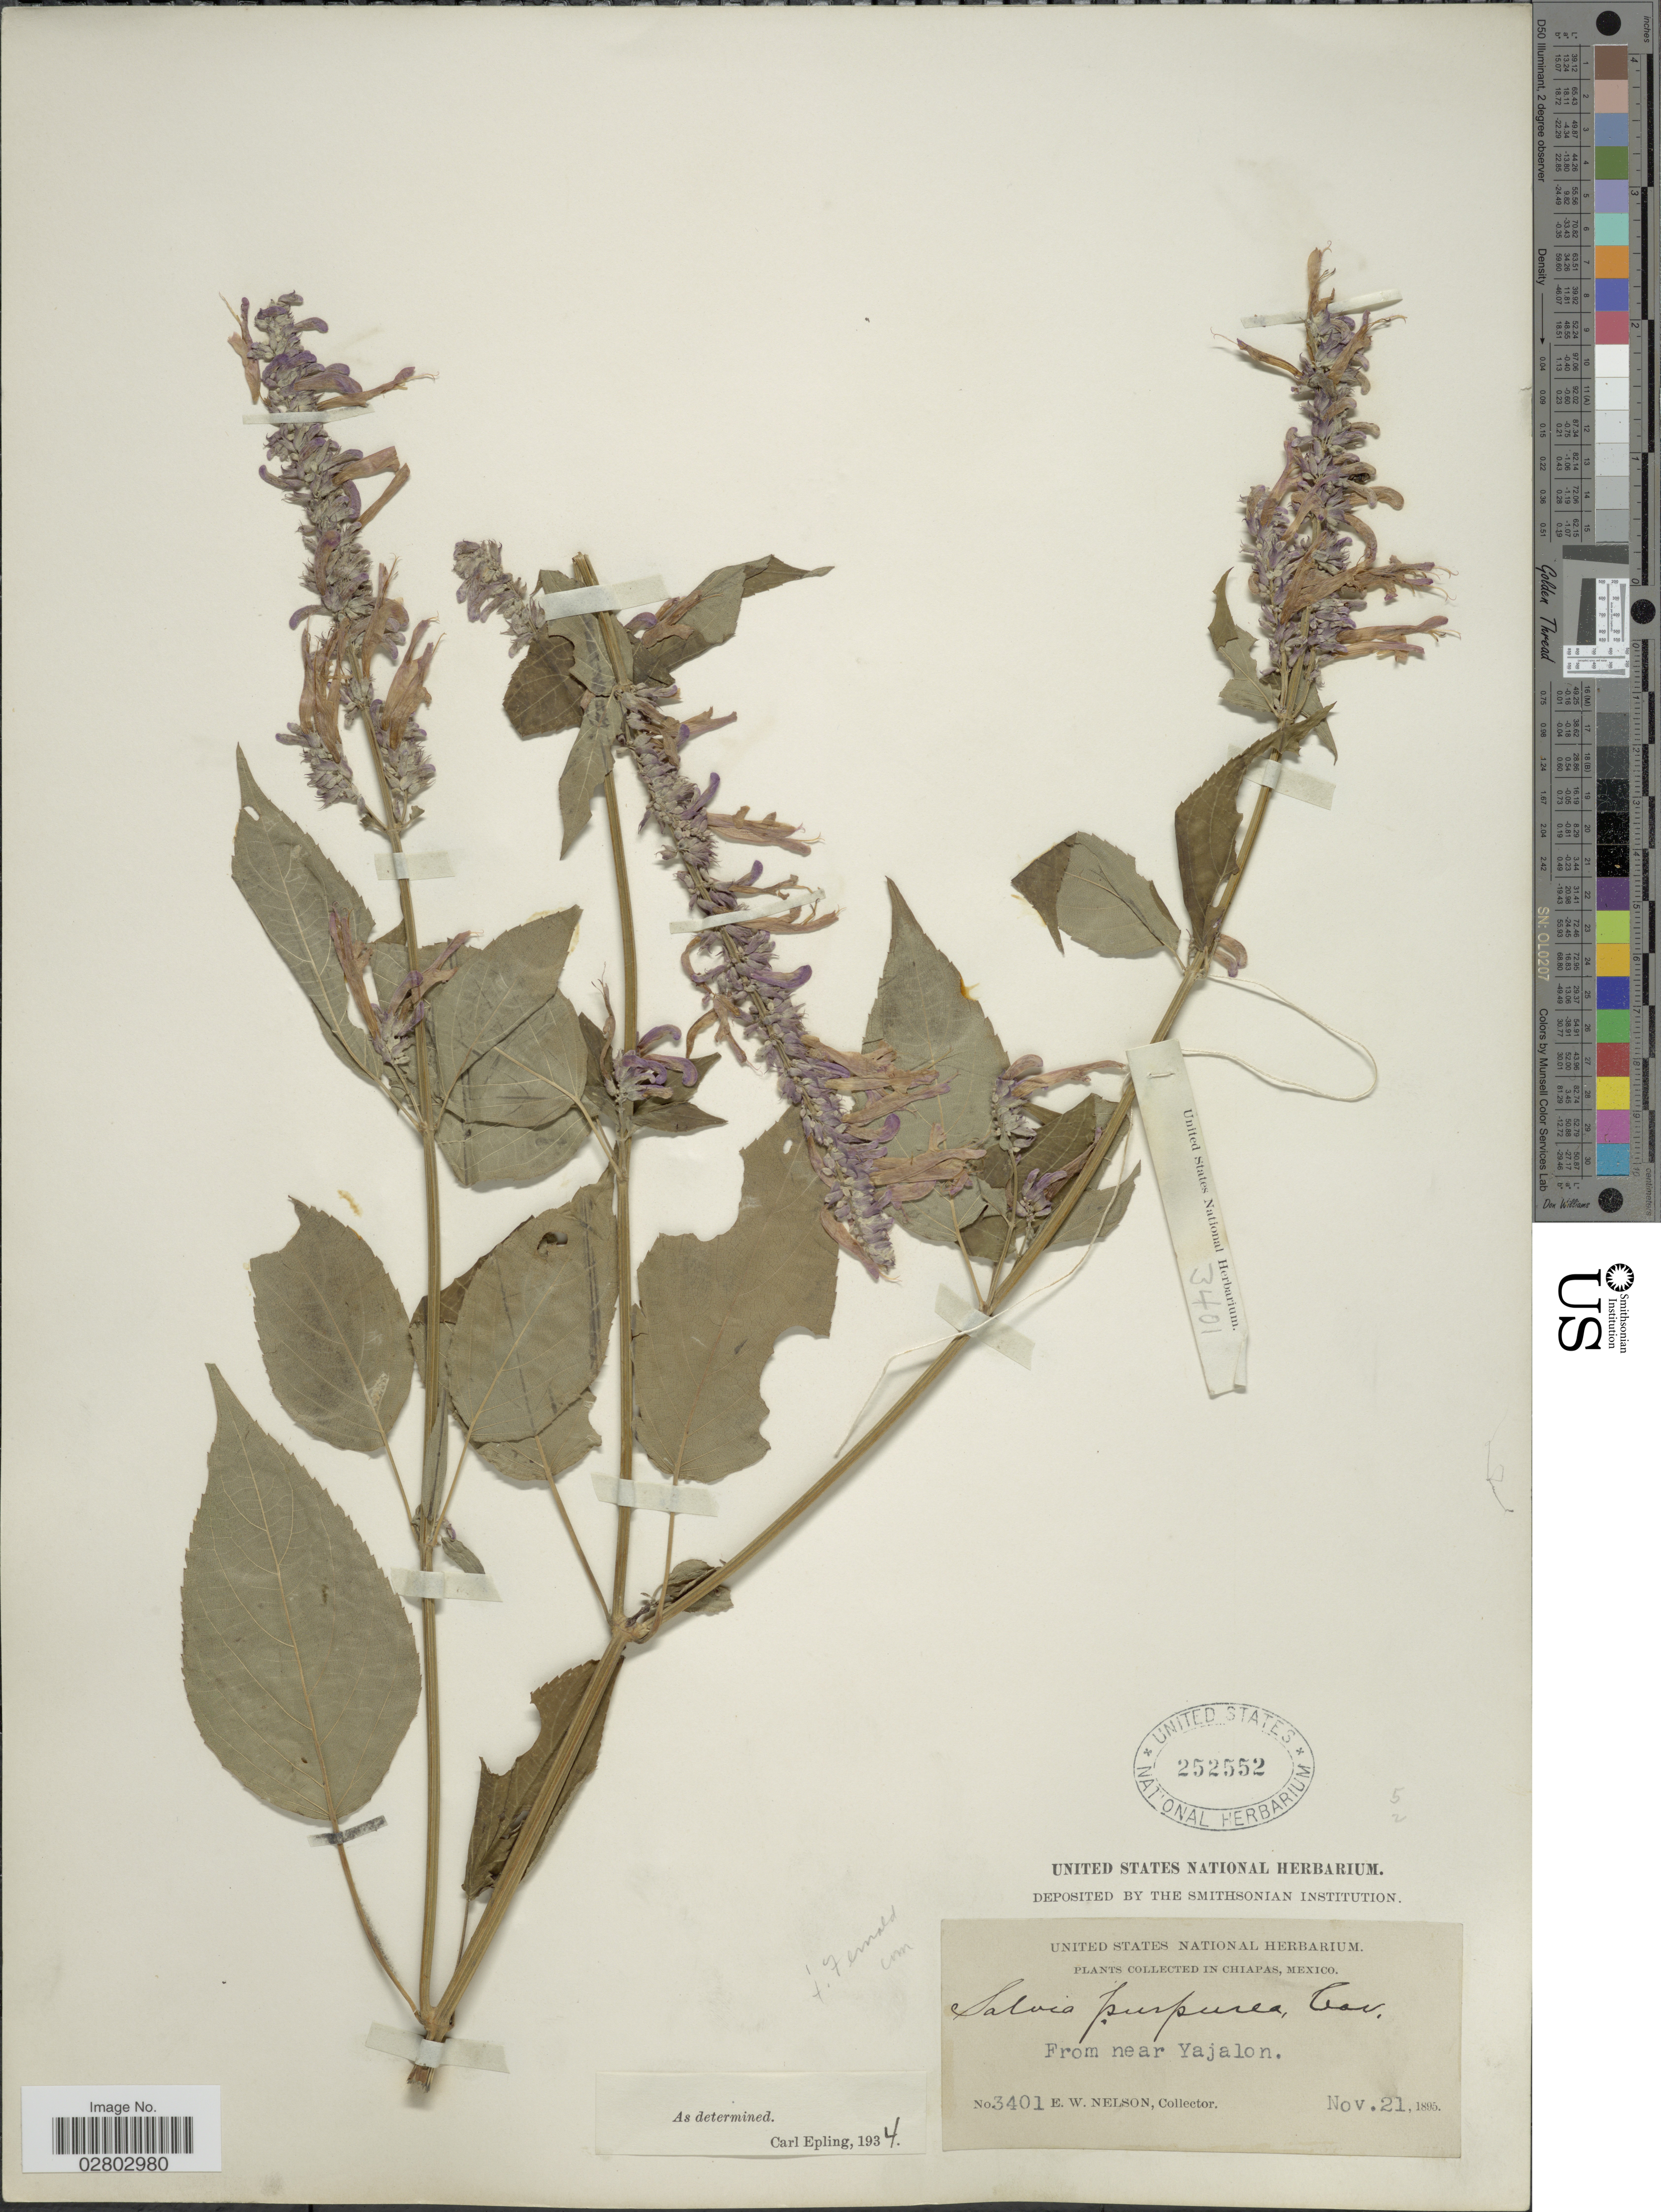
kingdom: Plantae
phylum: Tracheophyta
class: Magnoliopsida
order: Lamiales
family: Lamiaceae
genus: Salvia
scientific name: Salvia purpurea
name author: Cav.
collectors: E. W. Nelson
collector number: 3401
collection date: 1895-11-21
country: Mexico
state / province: Chiapas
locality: From near Yajalon.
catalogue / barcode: US 252552